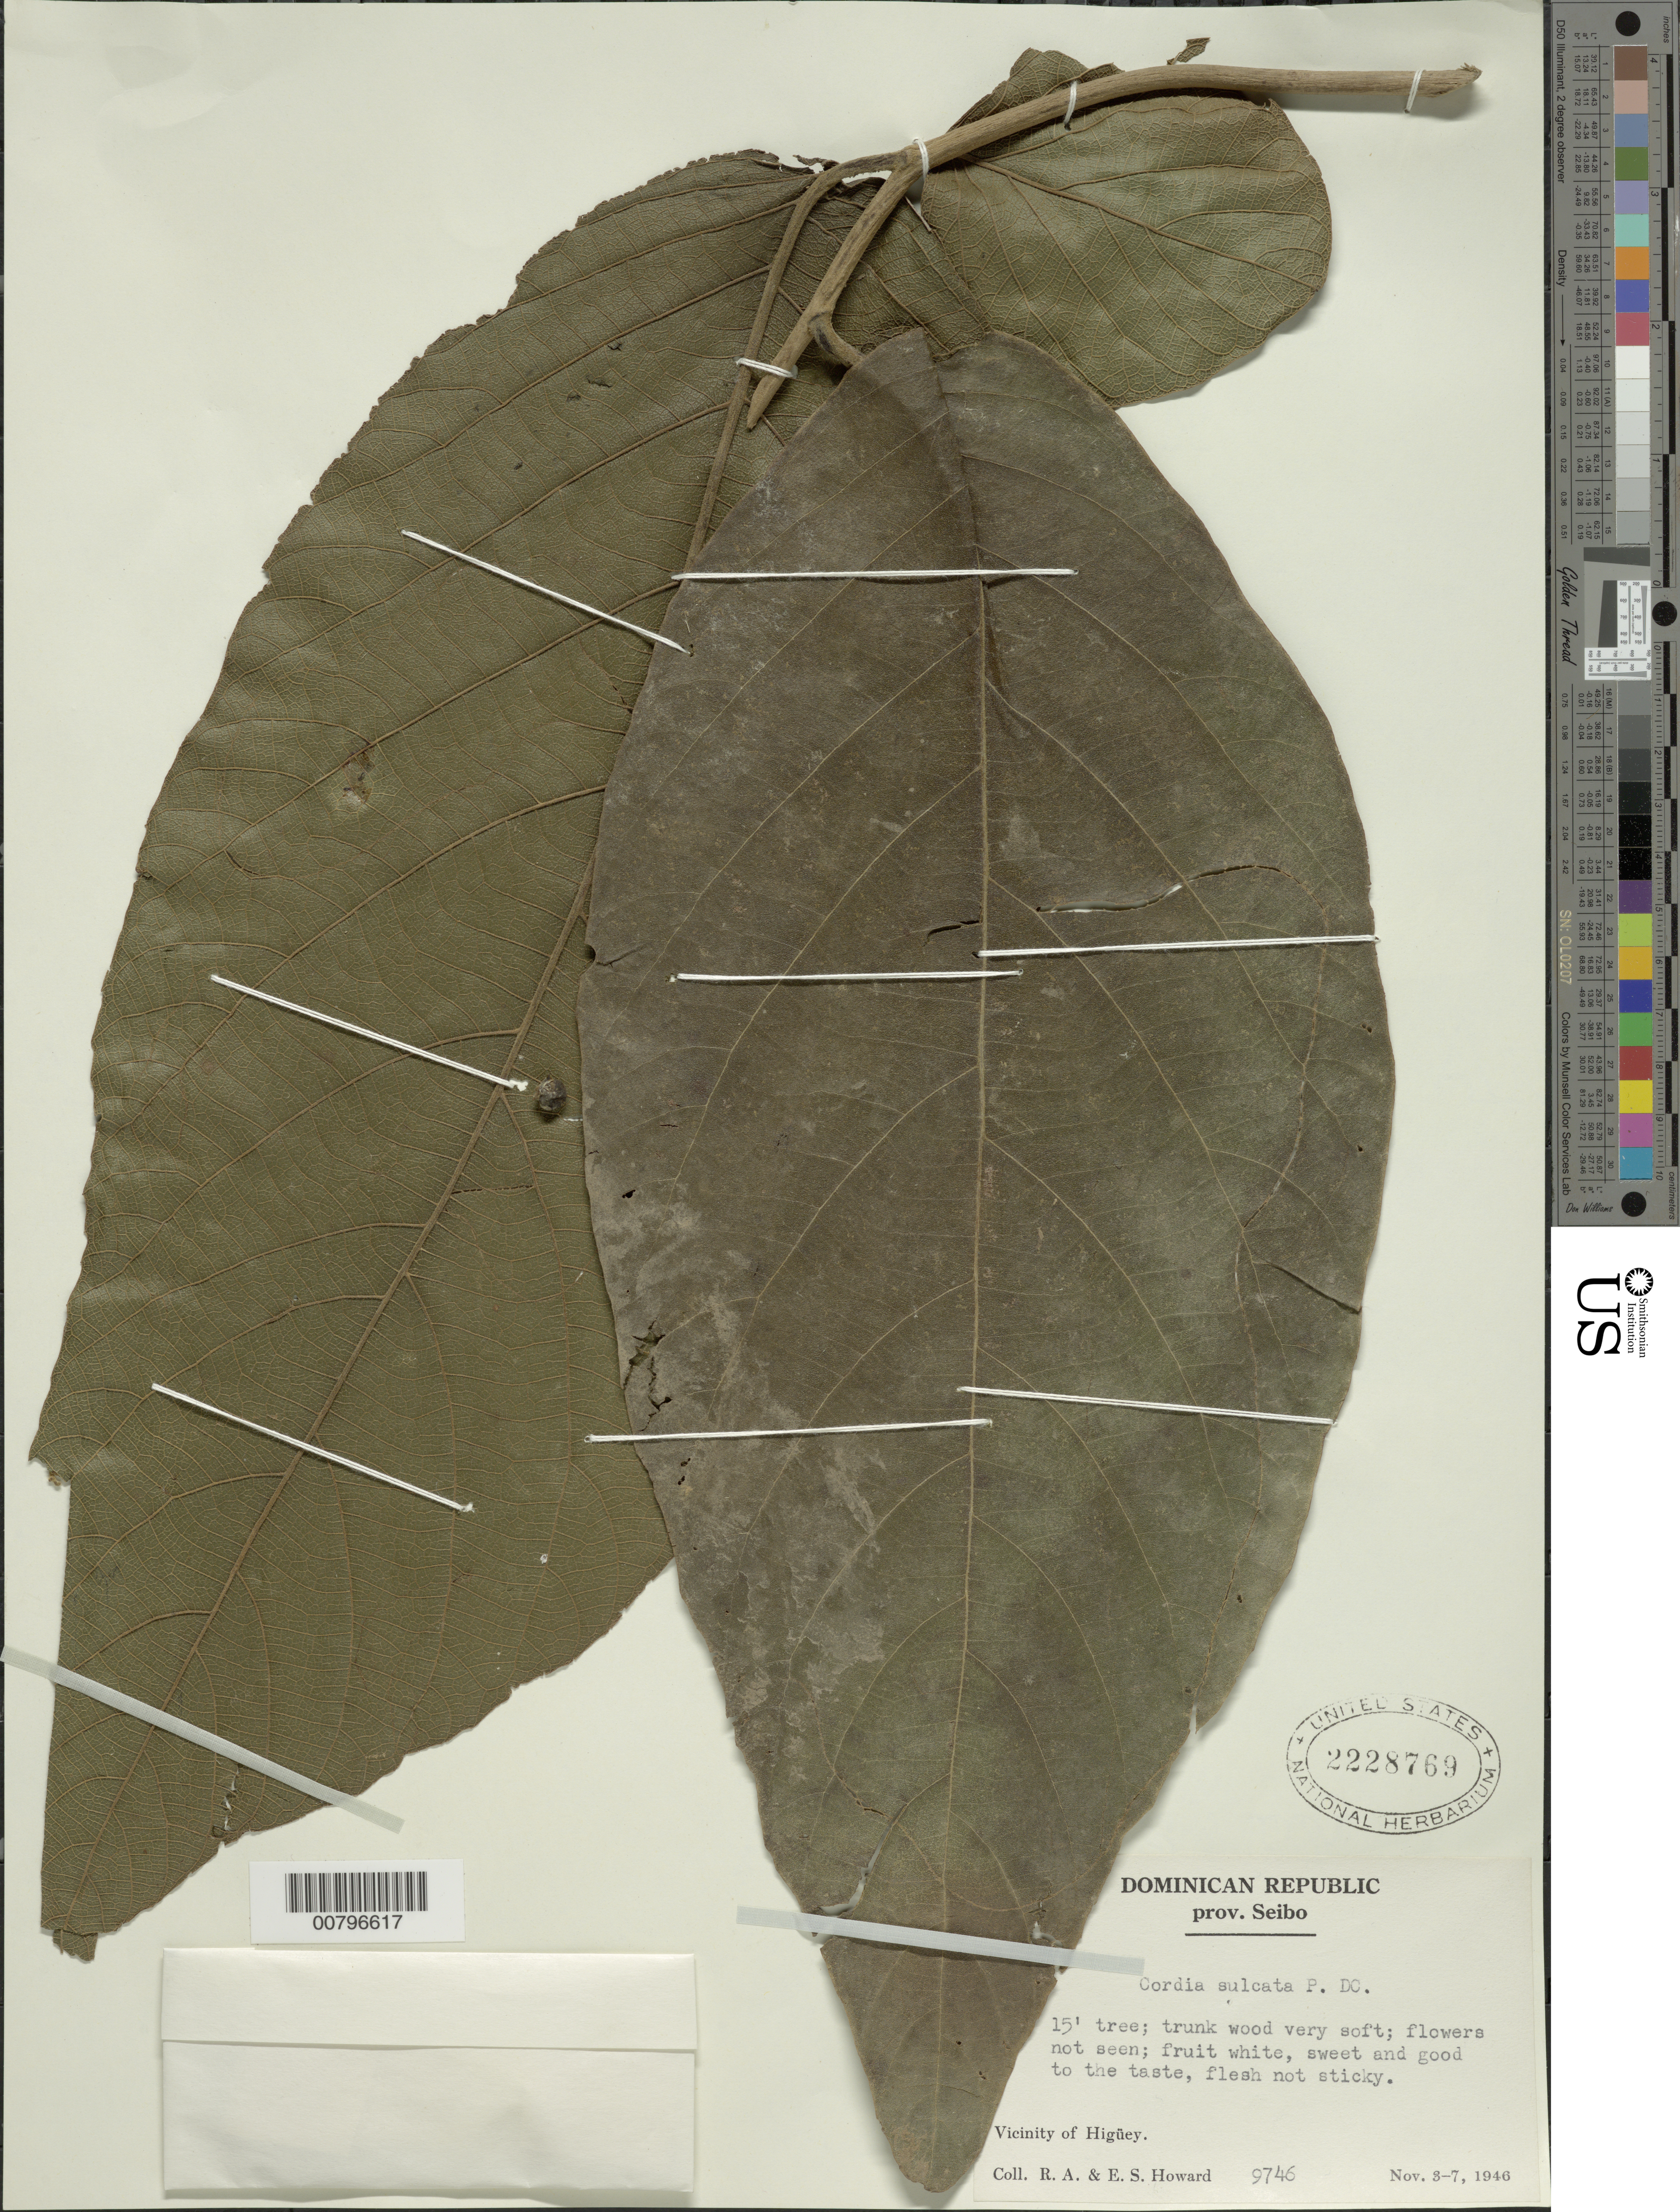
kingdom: Plantae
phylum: Tracheophyta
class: Magnoliopsida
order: Boraginales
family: Cordiaceae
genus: Cordia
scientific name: Cordia sulcata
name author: DC.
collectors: R. A. Howard & E. S. Howard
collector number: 9746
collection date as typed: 03 Nov 1946 to 07 Nov 1946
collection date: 1946-11-03/1946-11-07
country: Dominican Republic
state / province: El Seibo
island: Hispaniola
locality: Vicinity of Higuey.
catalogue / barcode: US 2228769